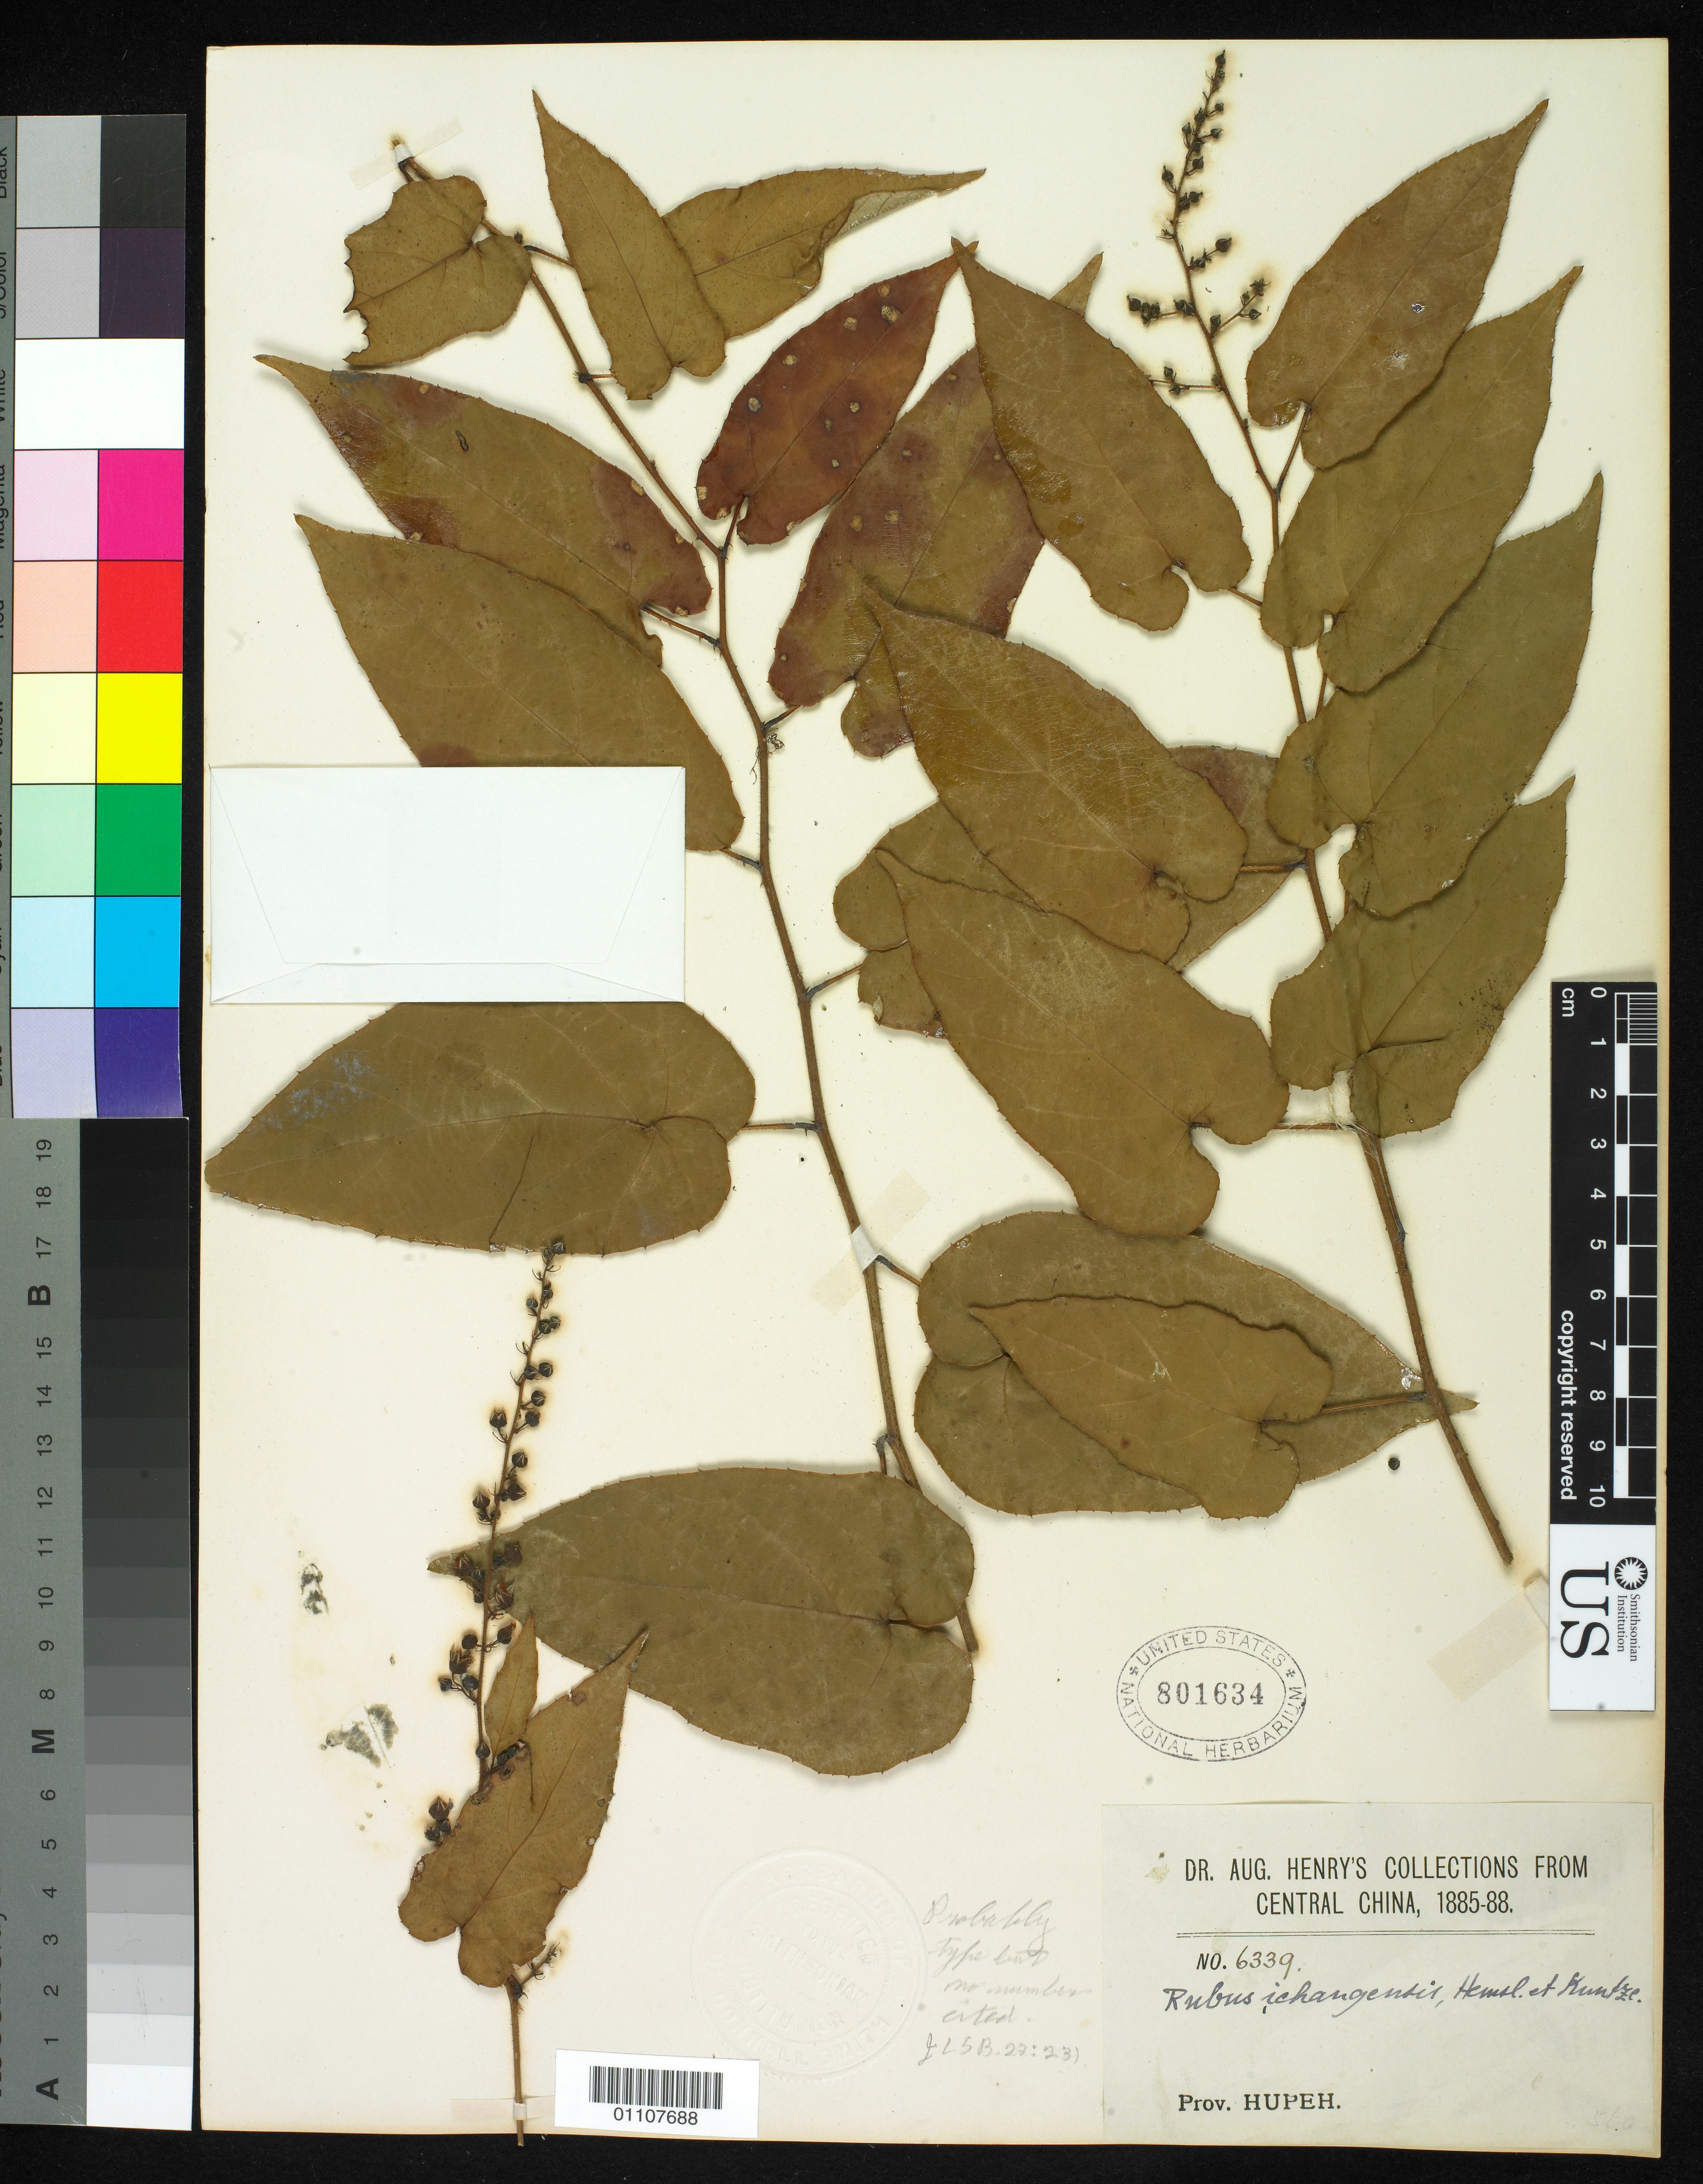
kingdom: Plantae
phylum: Tracheophyta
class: Magnoliopsida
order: Rosales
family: Rosaceae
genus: Rubus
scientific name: Rubus ichangensis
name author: Hemsl. & Kuntze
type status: Possible Type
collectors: A. Henry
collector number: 6339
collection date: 1885/1888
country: China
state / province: Hubei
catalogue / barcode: US 801634